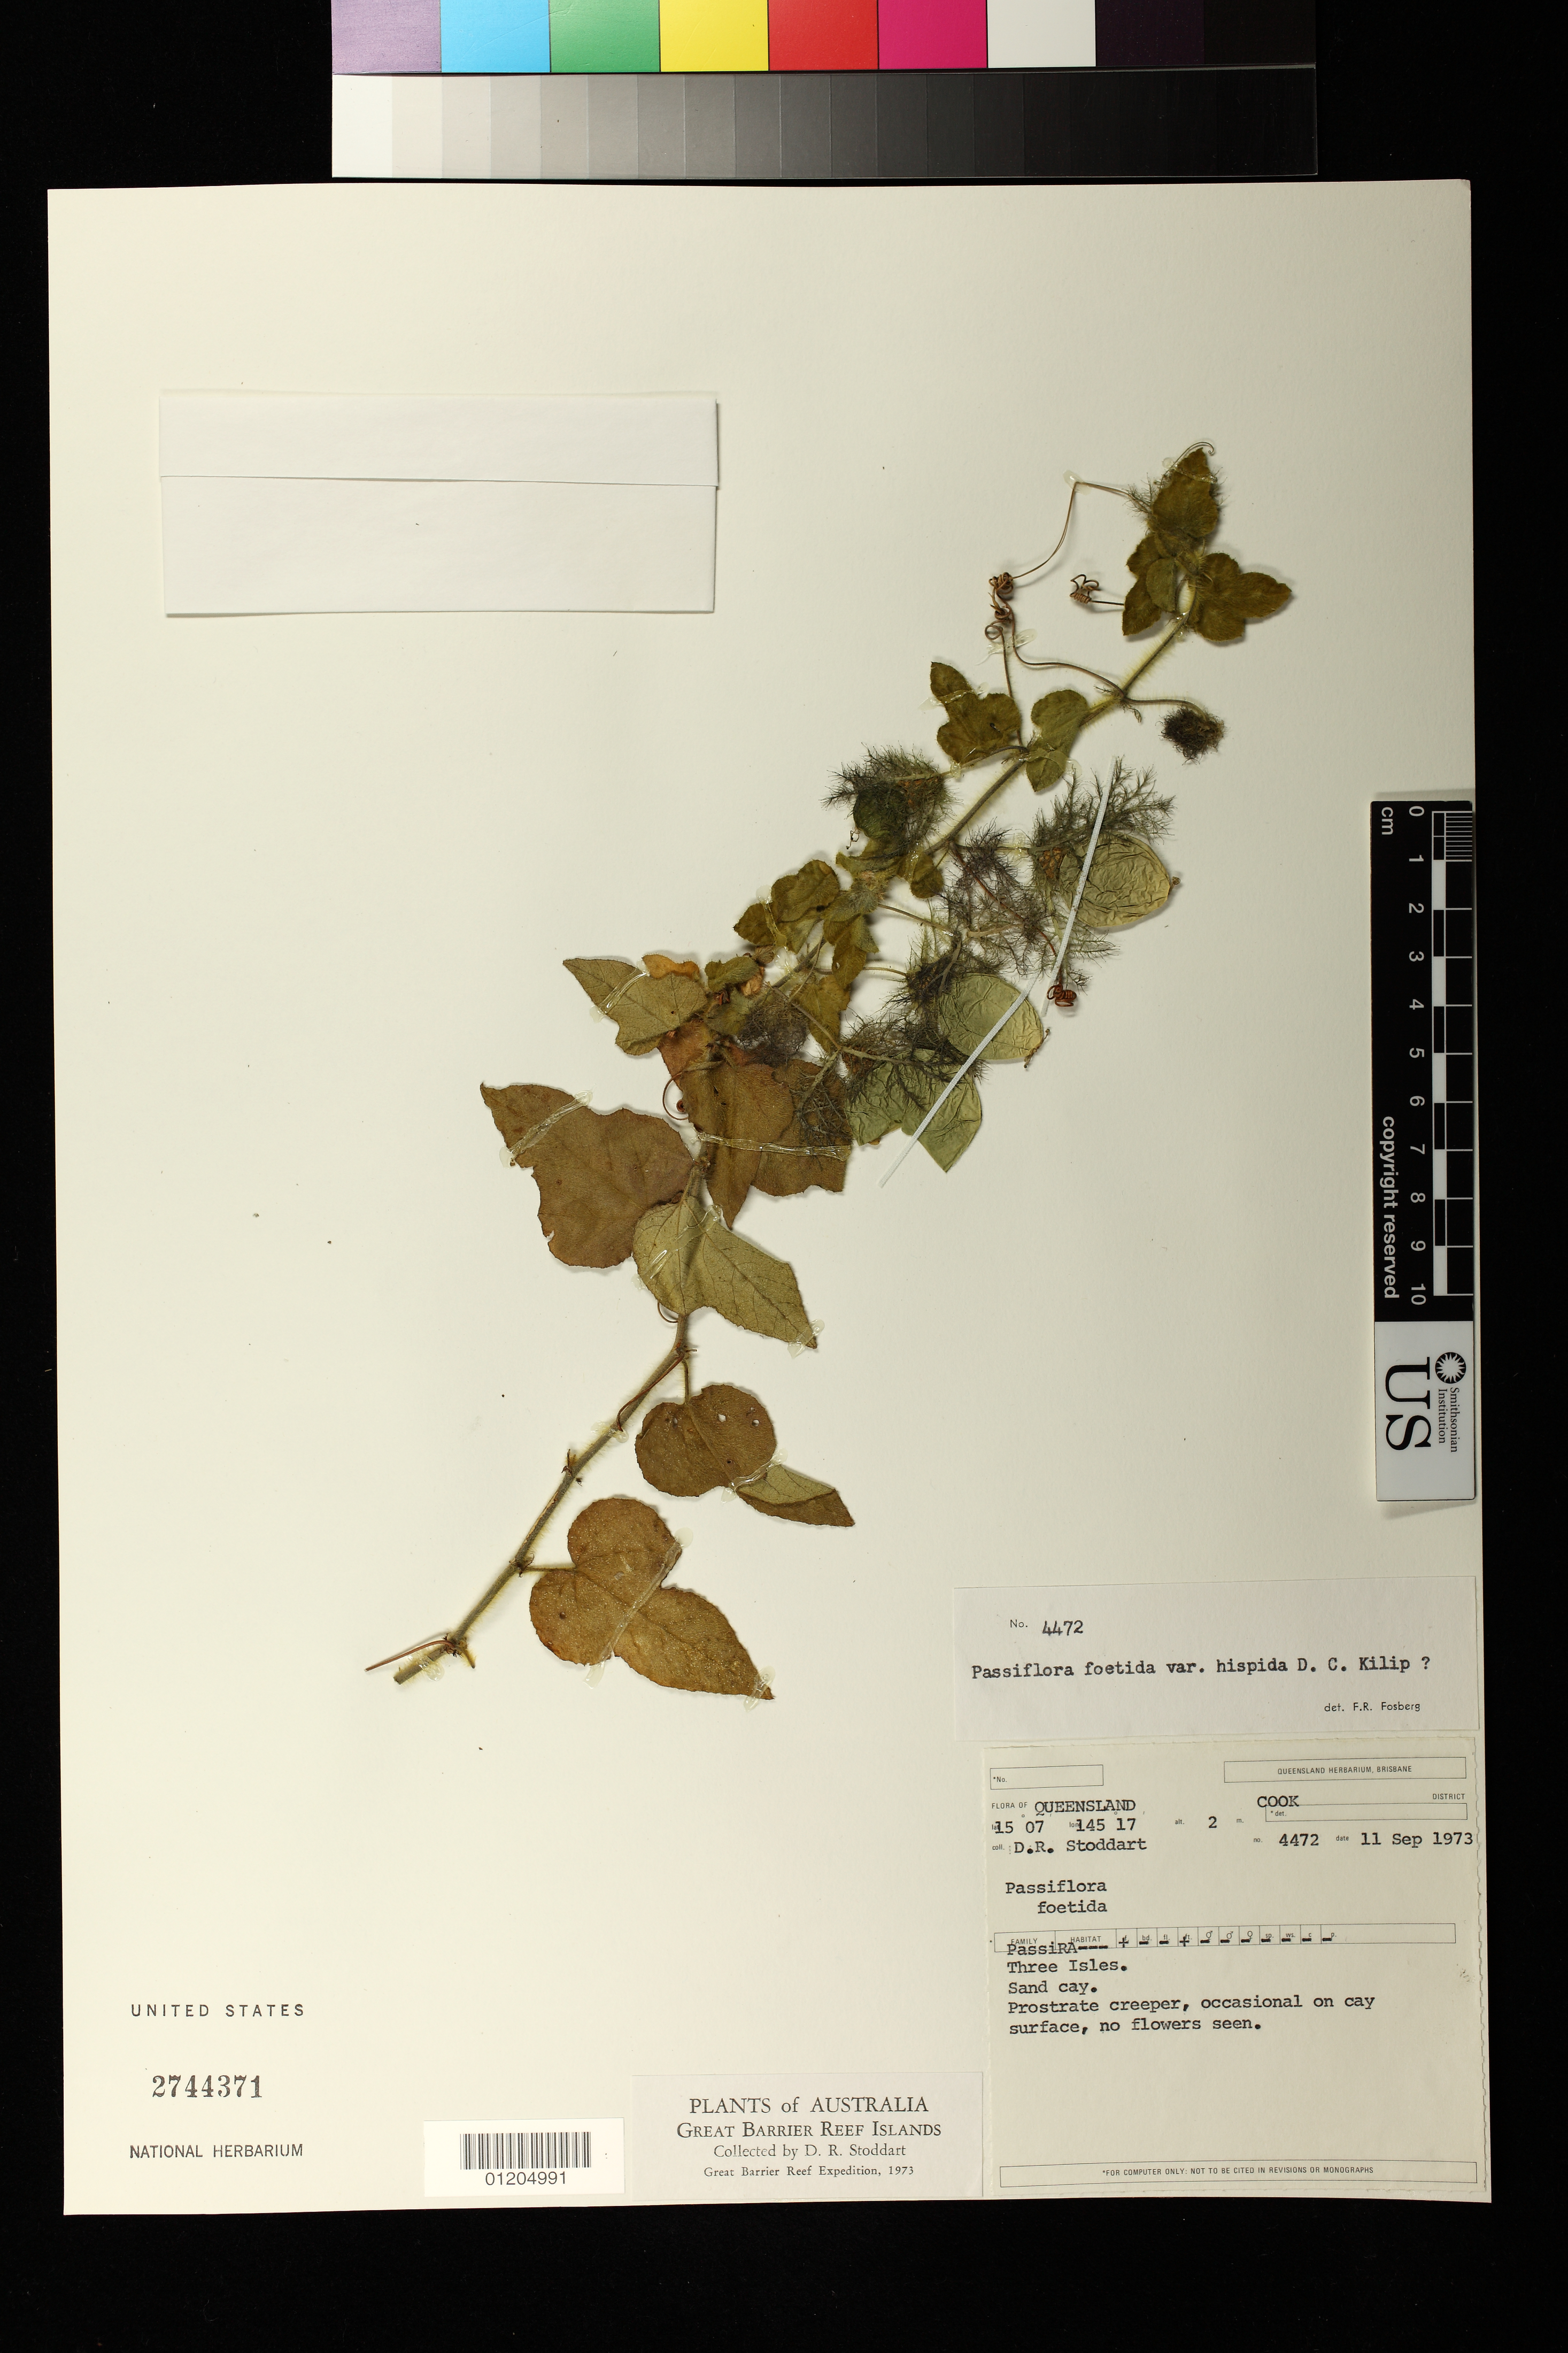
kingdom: Plantae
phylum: Tracheophyta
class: Magnoliopsida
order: Malpighiales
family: Passifloraceae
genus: Passiflora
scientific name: Passiflora foetida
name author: L.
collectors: D. R. Stoddart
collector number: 4472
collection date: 1973-09-11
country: Australia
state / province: Queensland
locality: Cook District. Three Isles. Sand cay.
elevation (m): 2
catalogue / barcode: US 2744371